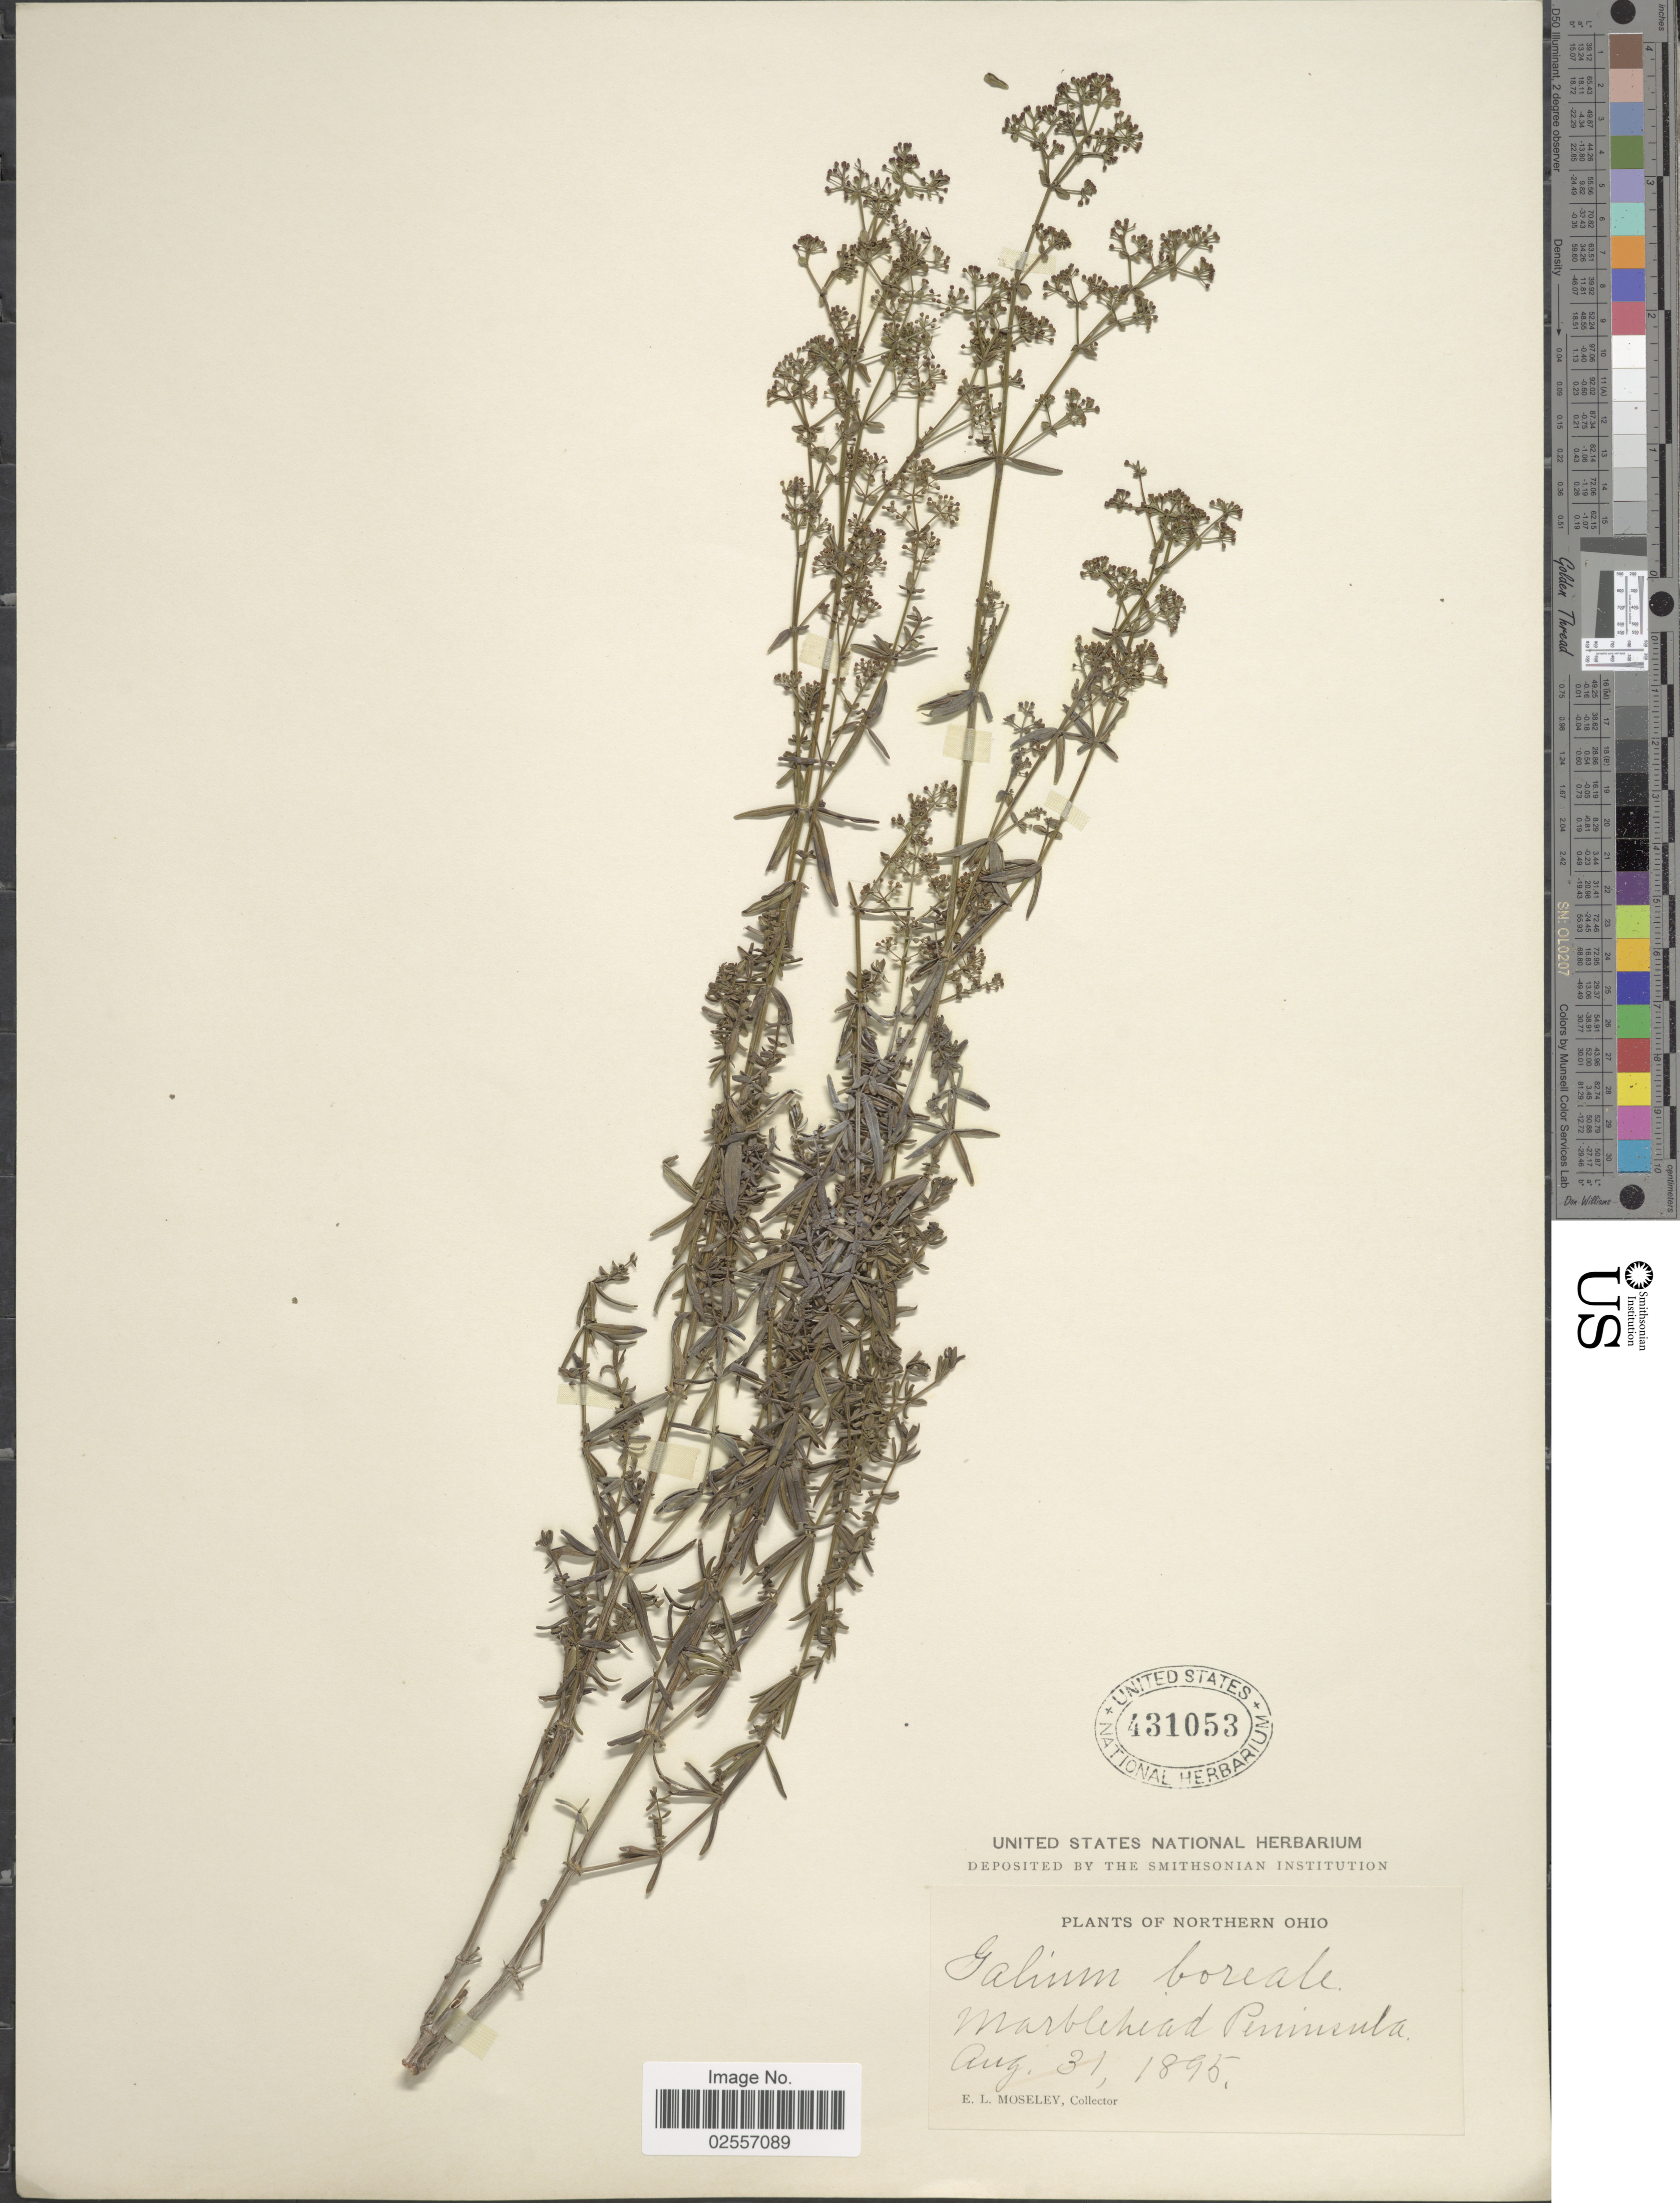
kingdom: Plantae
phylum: Tracheophyta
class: Magnoliopsida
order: Gentianales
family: Rubiaceae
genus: Galium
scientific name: Galium boreale L.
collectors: E. Moseley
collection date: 1895-08-31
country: United States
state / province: Ohio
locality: Northern Ohio. Marble Head Peninsula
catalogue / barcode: US 431053